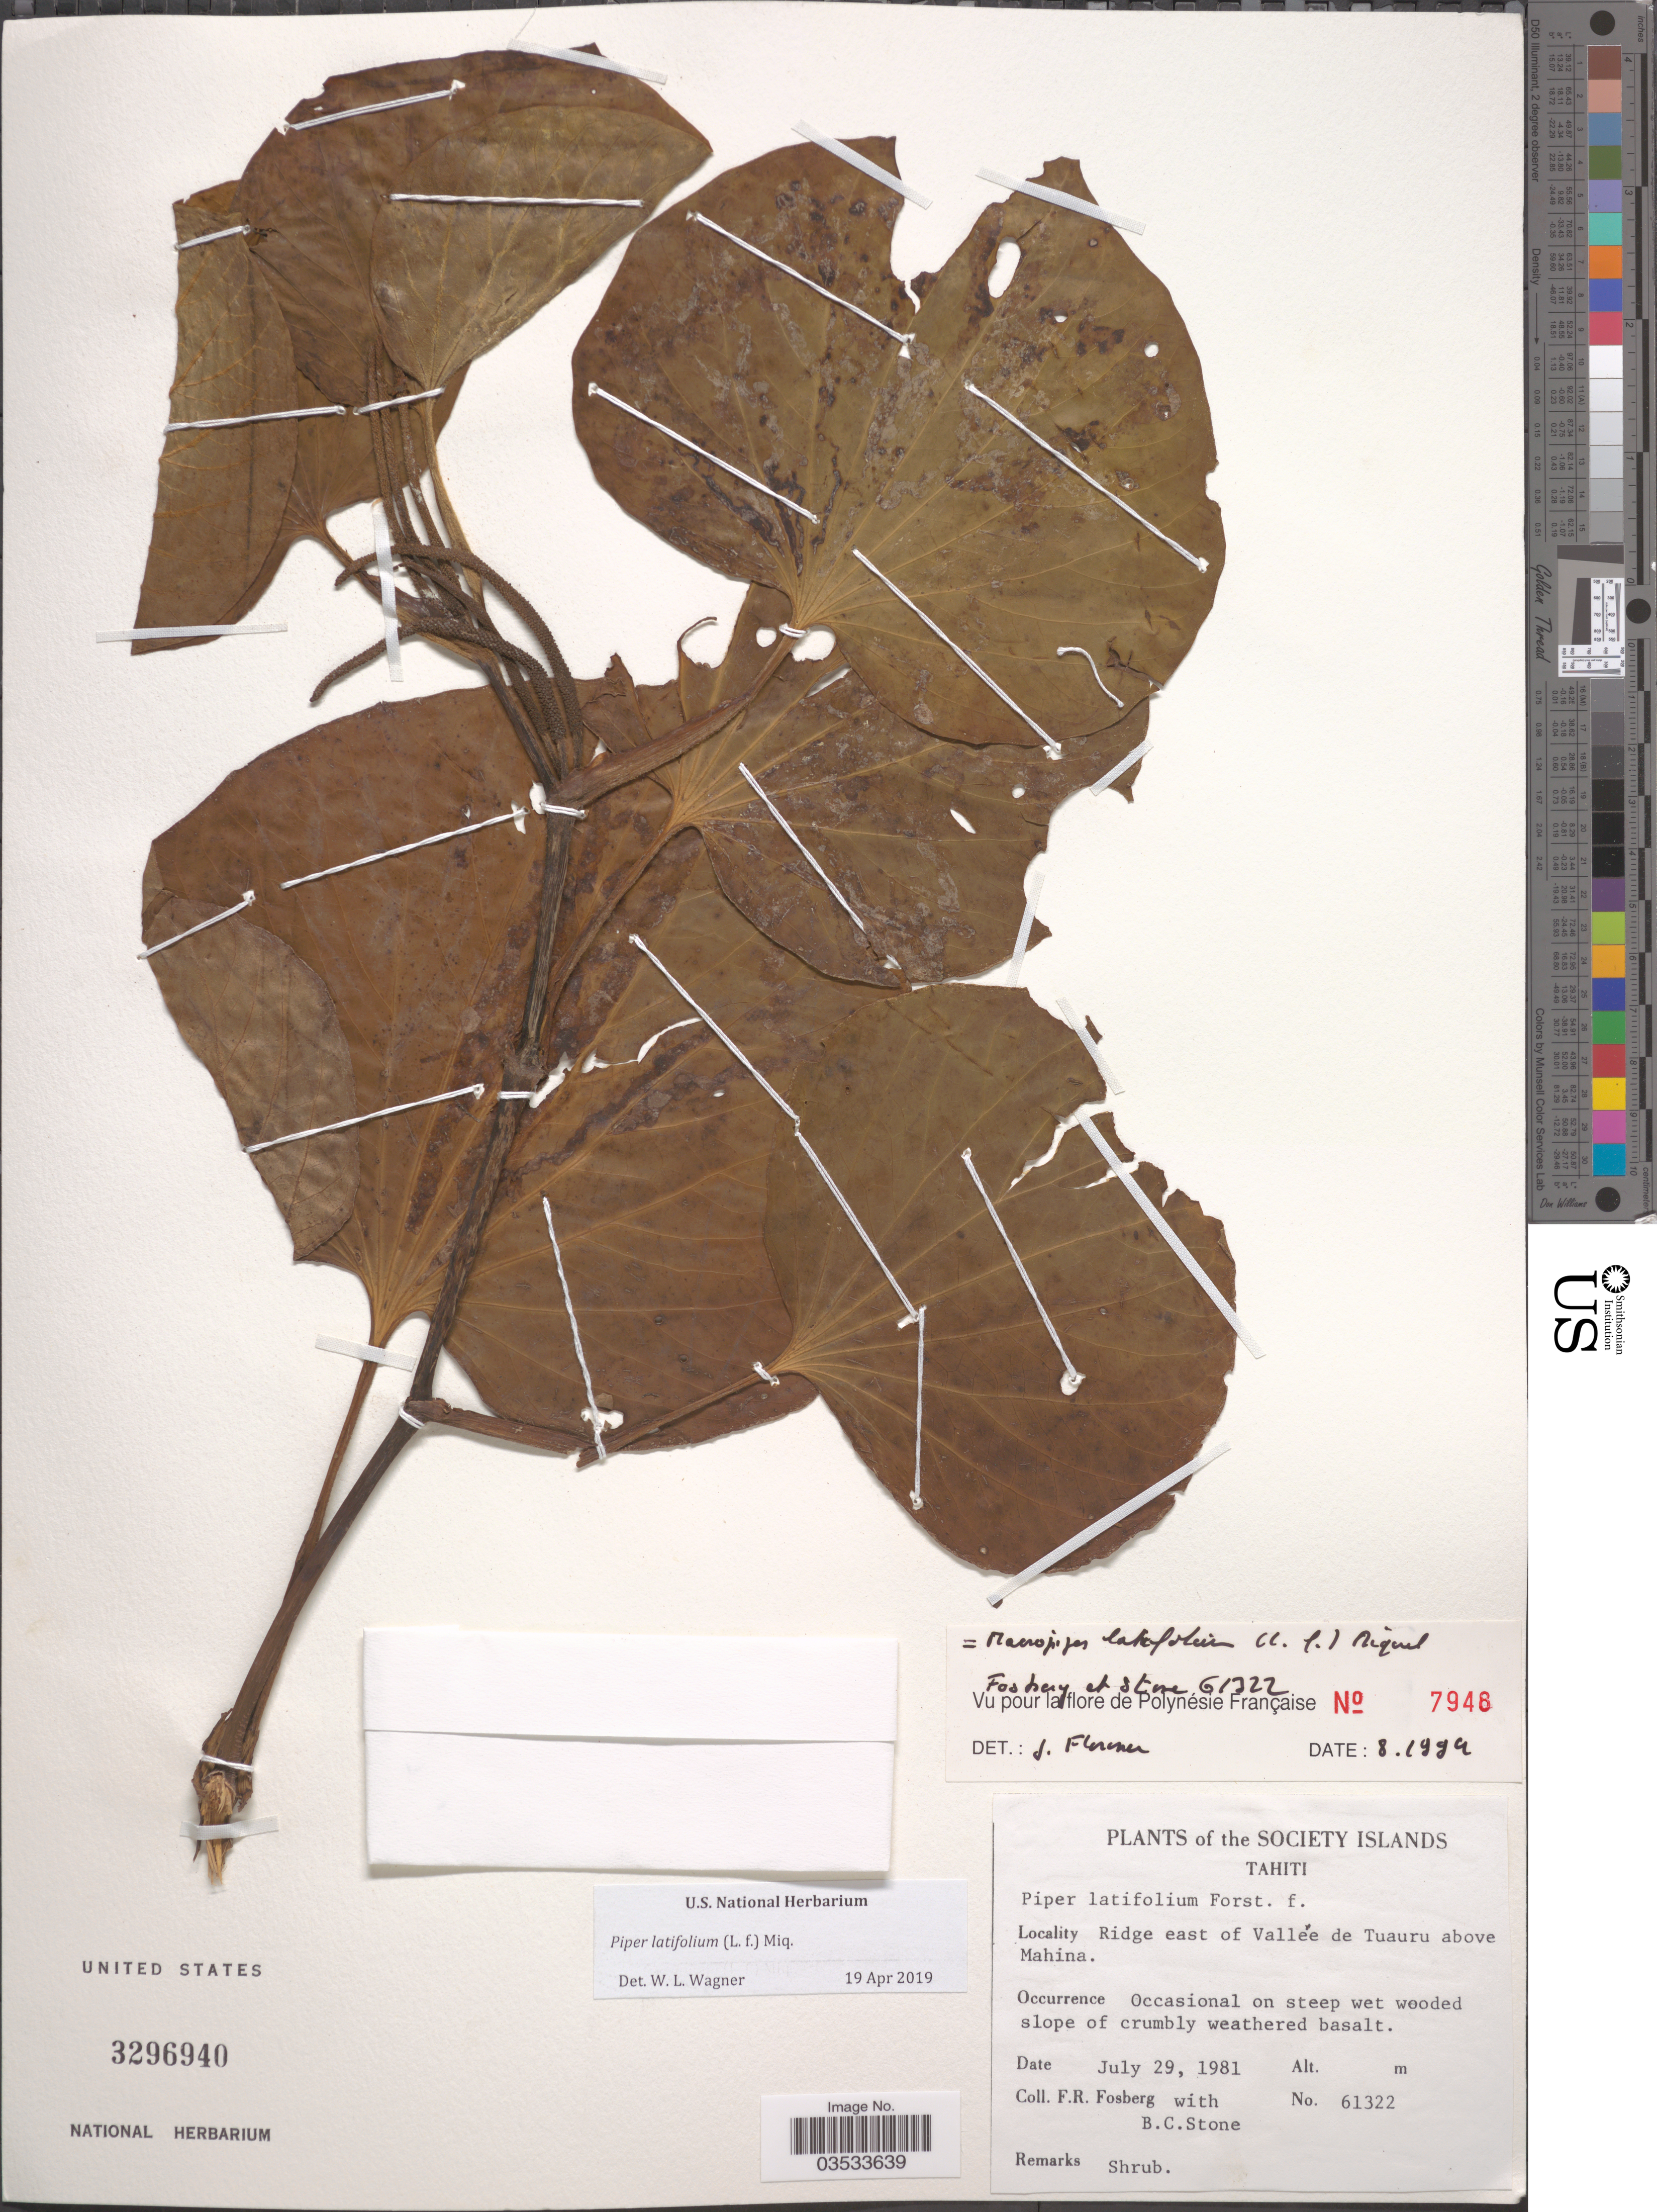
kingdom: Plantae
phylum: Tracheophyta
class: Magnoliopsida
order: Piperales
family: Piperaceae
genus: Piper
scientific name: Piper latifolium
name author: L. f.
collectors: F. R. Fosberg & B. C. Stone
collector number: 61322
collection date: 1981-07-29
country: French Polynesia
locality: Society Islands. Tahiti. Ridge east of Vallée de Tuauru above Mahina.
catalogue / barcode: US 3296940